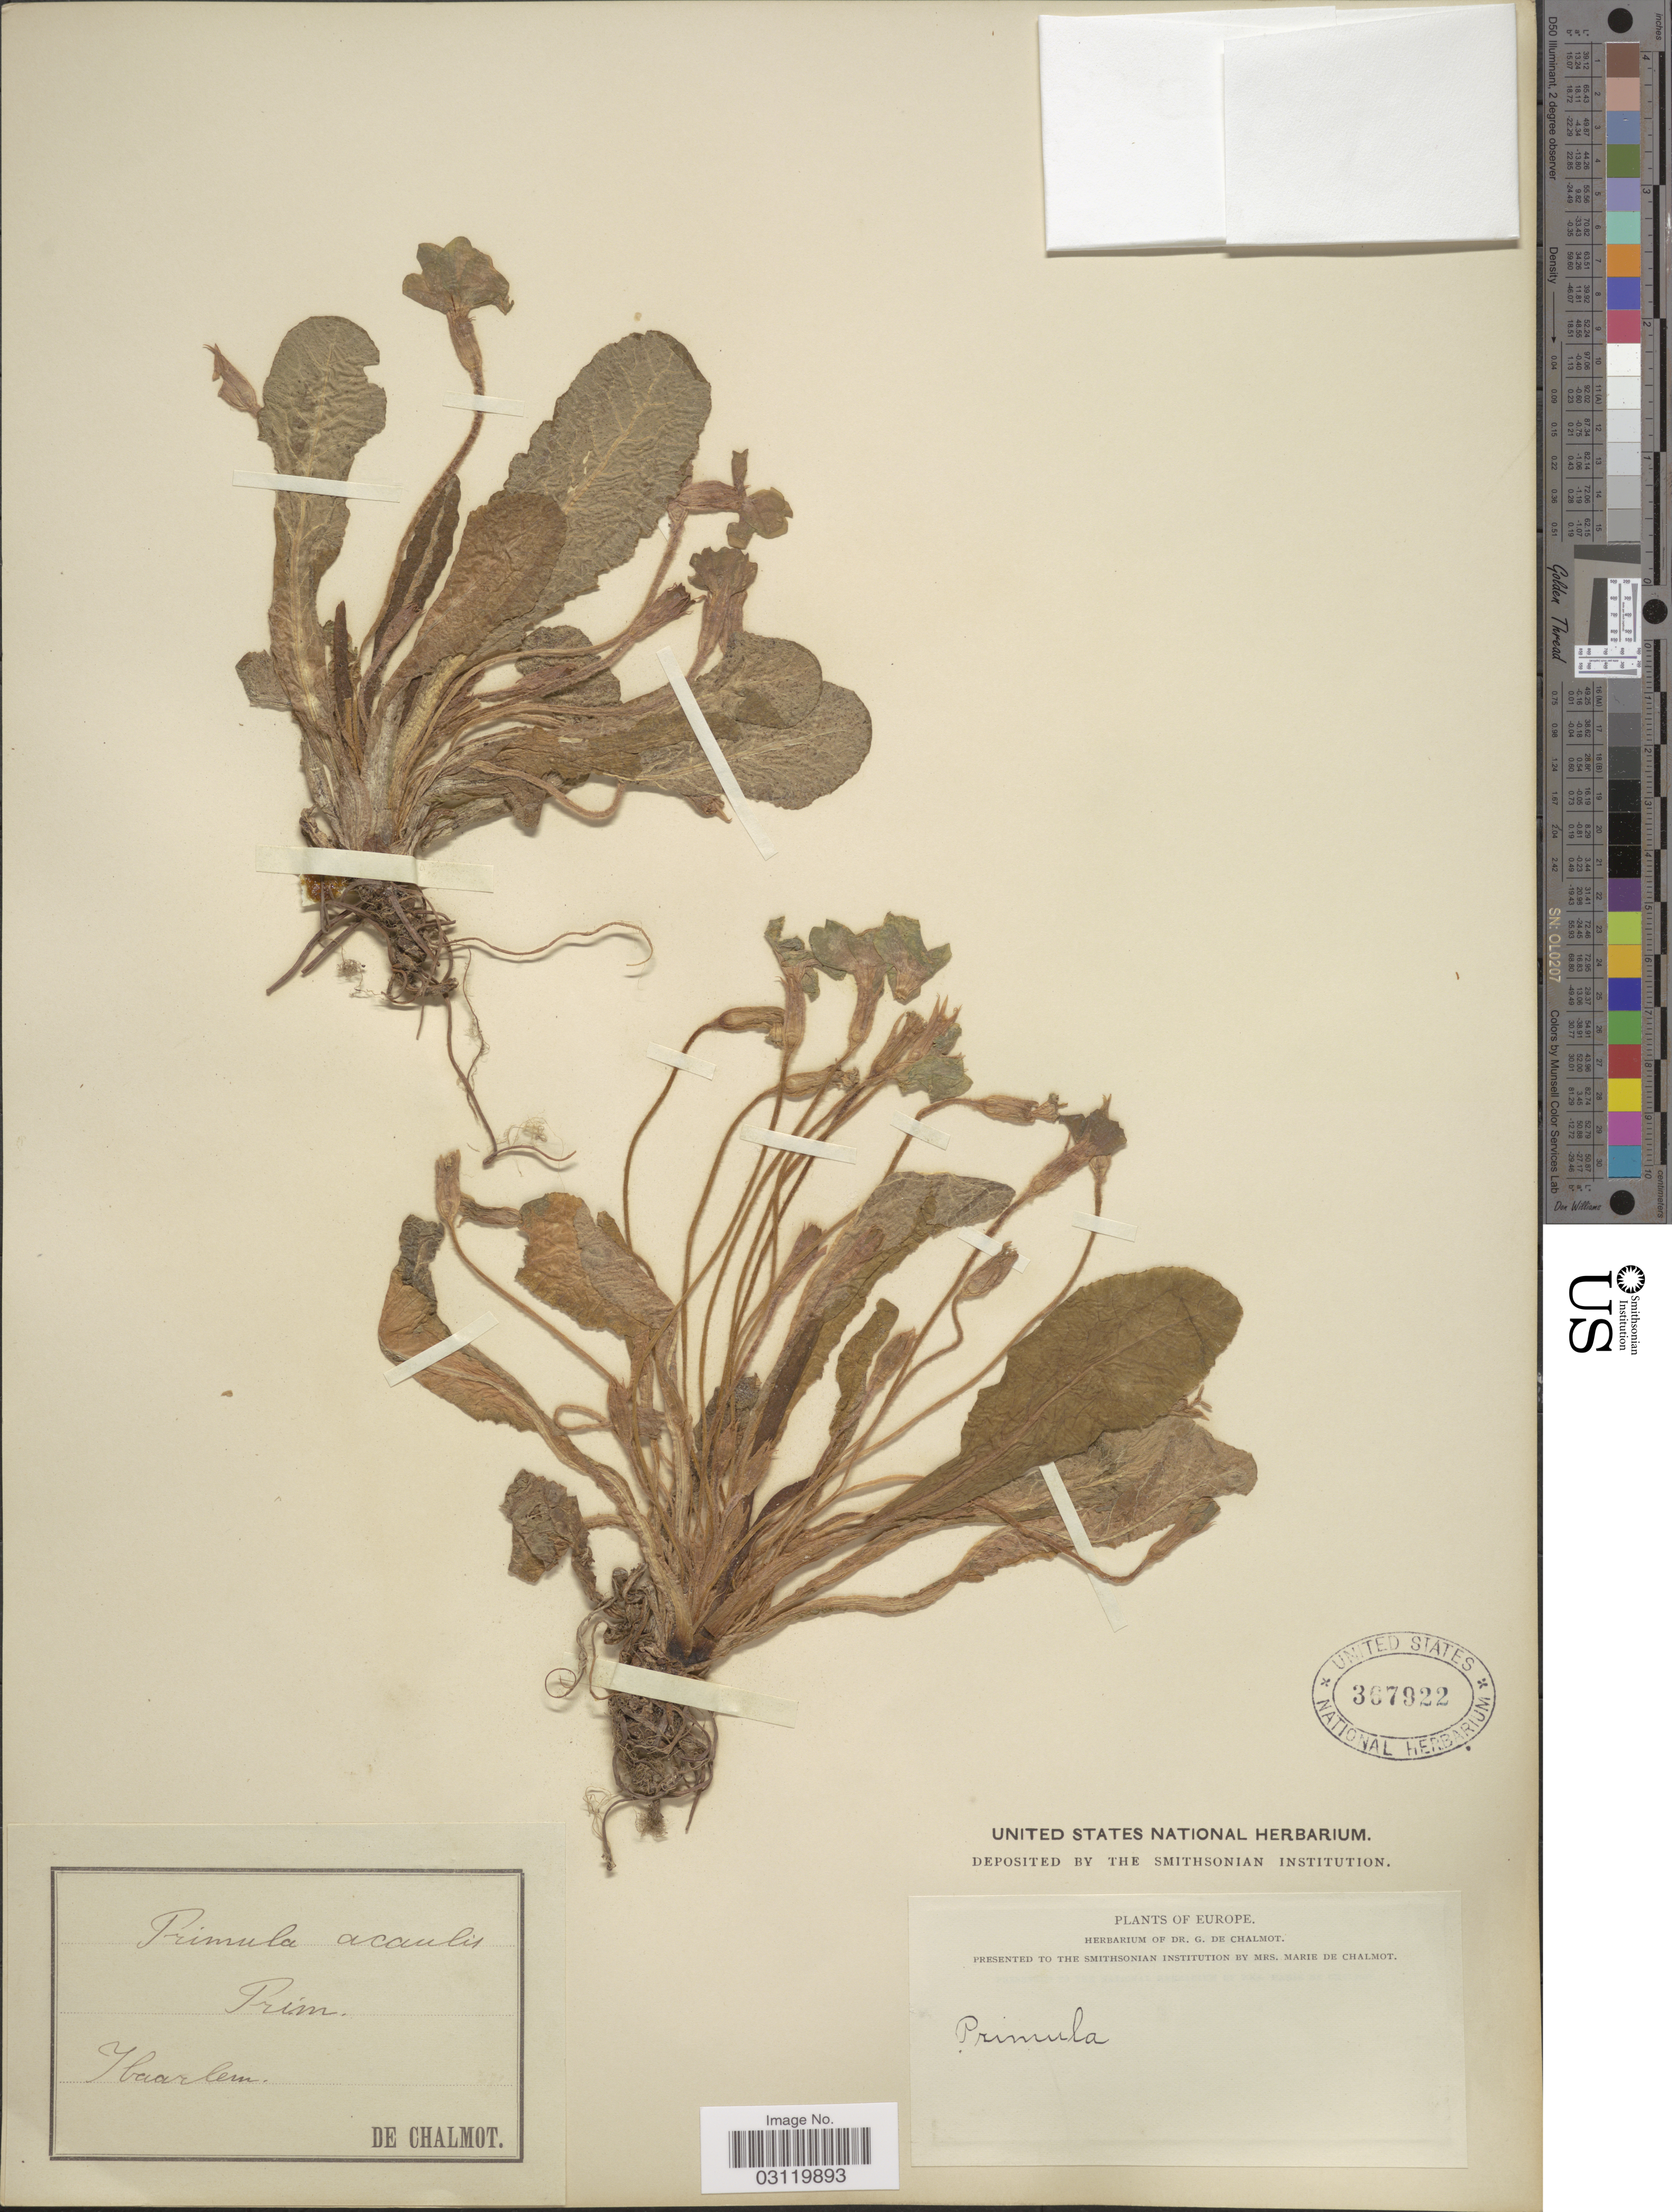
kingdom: Plantae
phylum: Tracheophyta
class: Magnoliopsida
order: Ericales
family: Primulaceae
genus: Primula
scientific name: Primula acaulis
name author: (L.) Hill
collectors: G. de Chalmot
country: Netherlands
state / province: Noord Holland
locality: Europe, Haarlem.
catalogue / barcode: US 367922